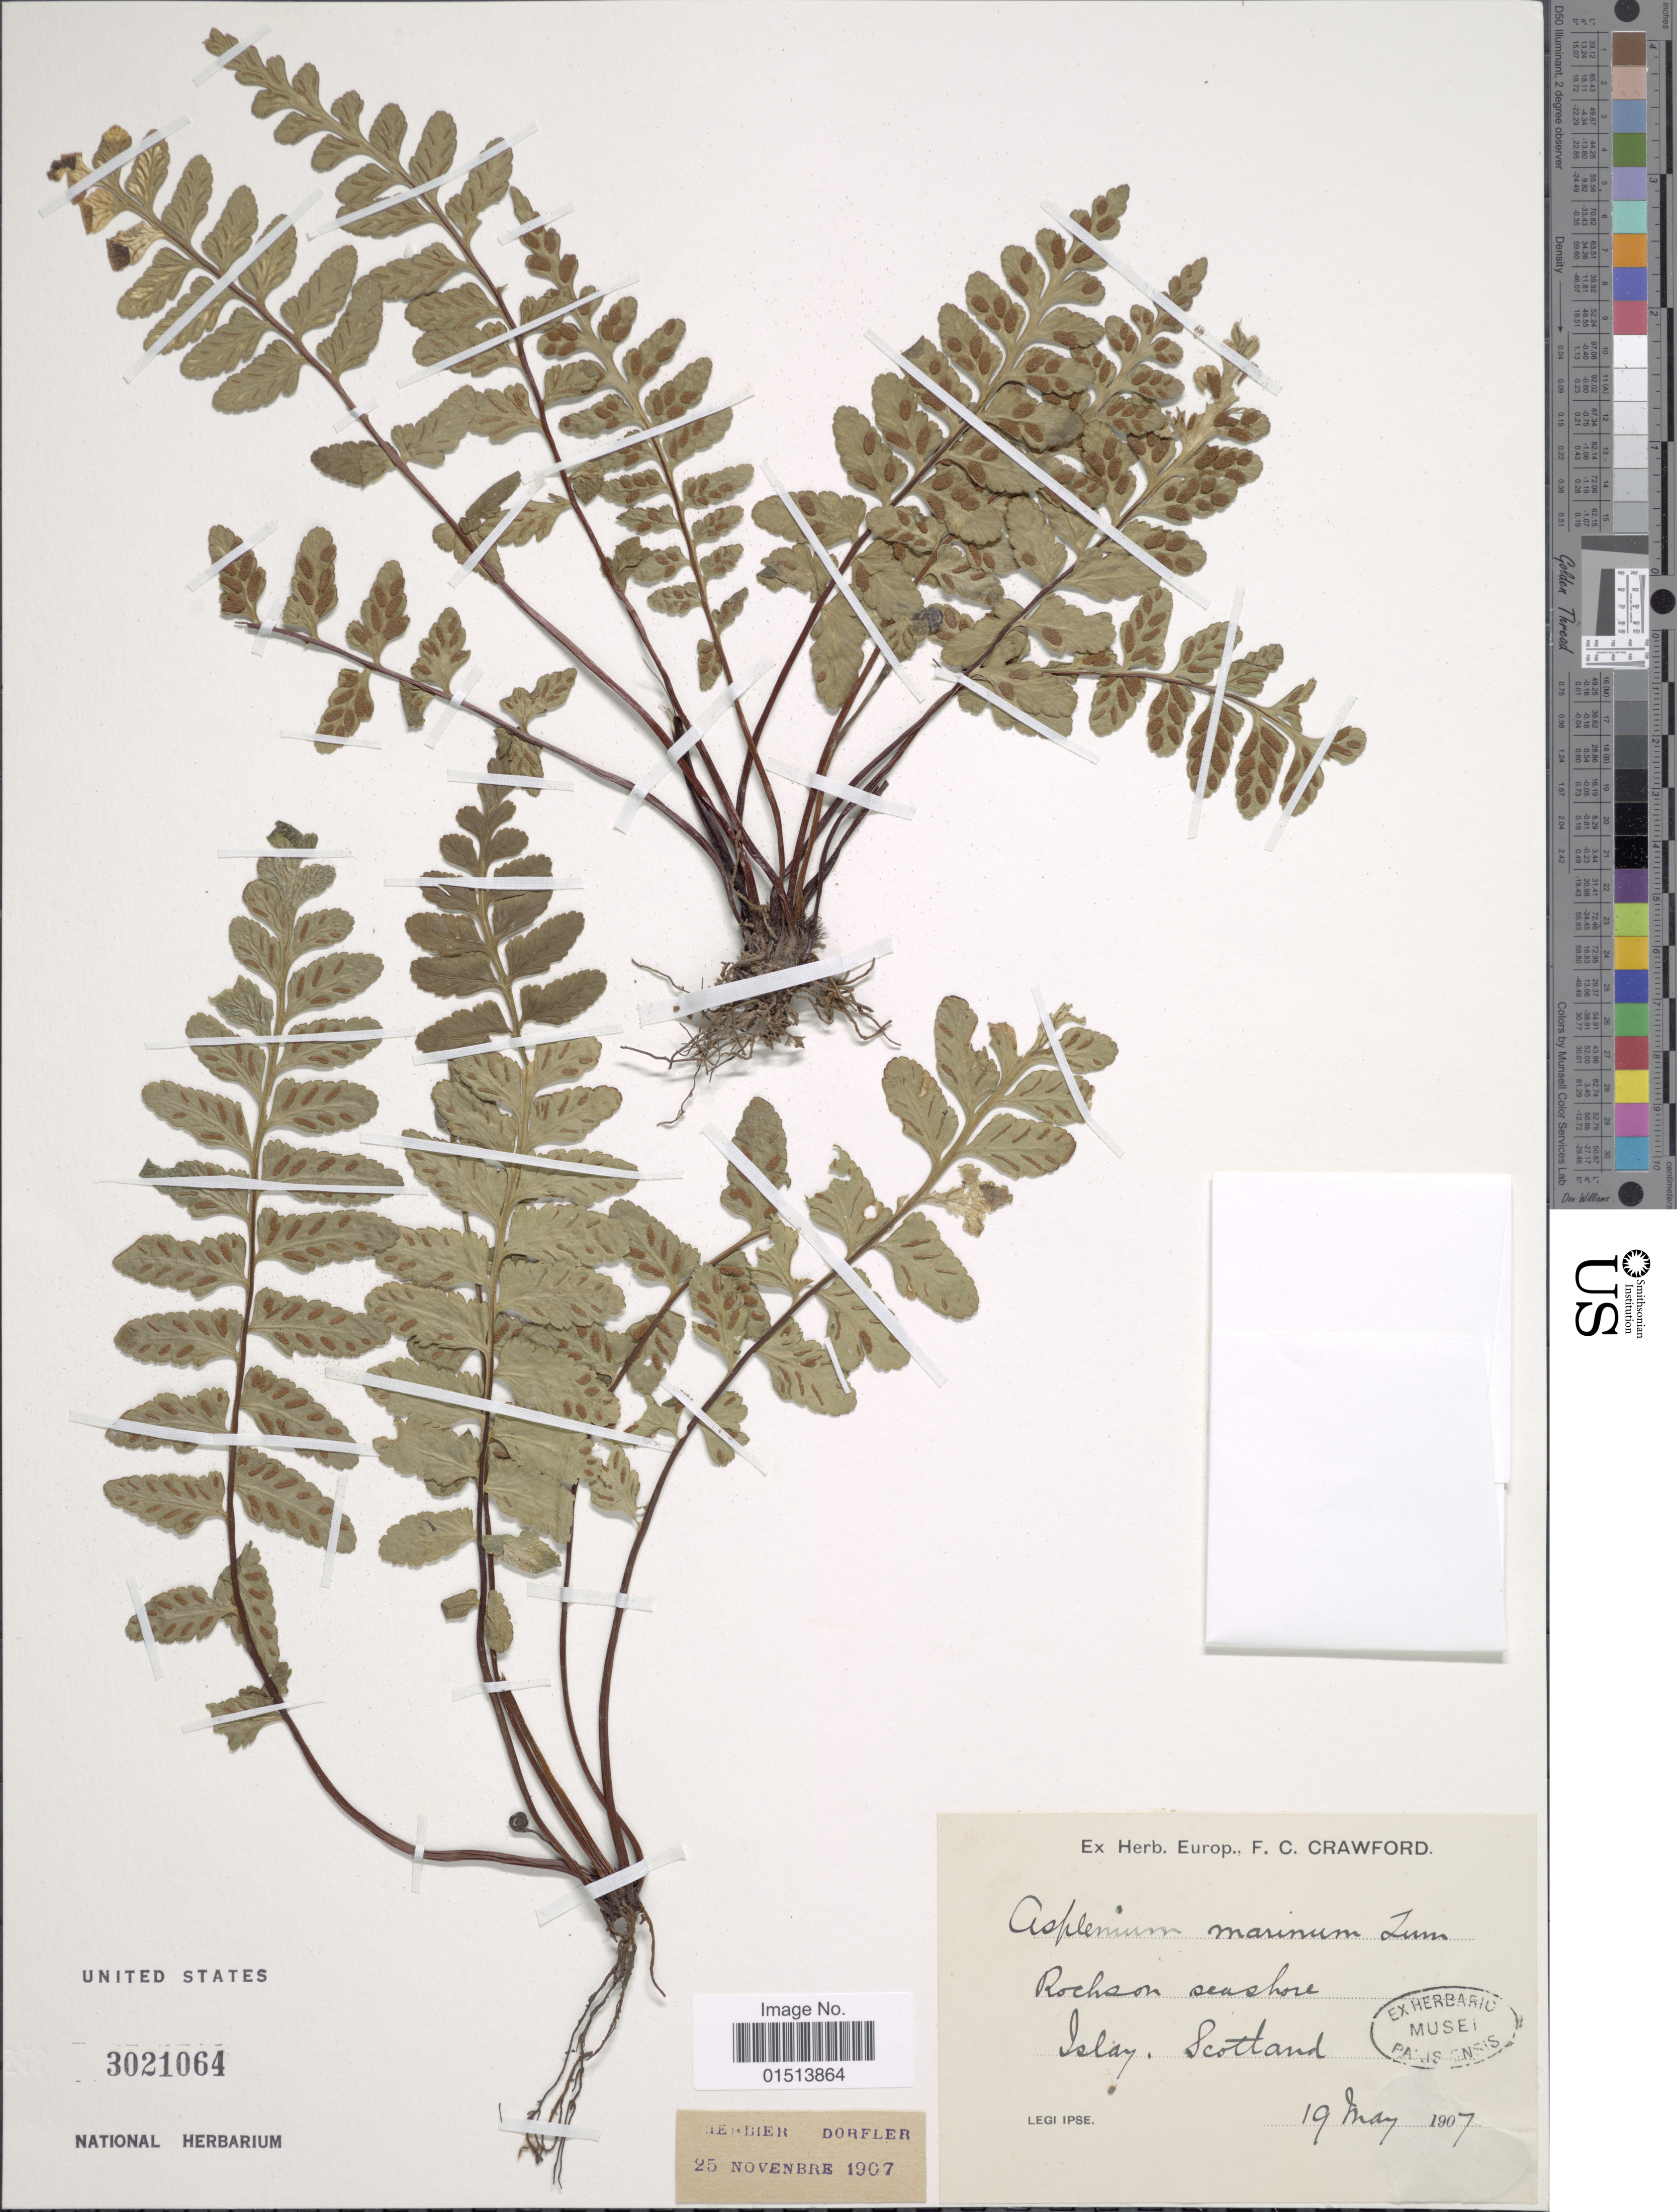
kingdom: Plantae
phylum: Tracheophyta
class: Polypodiopsida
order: Polypodiales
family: Aspleniaceae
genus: Asplenium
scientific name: Asplenium marinum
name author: L.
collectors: -. Ipse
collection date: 1907-05-19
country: United Kingdom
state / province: Scotland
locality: Rocks on seashore, Islay.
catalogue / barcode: US 3021064